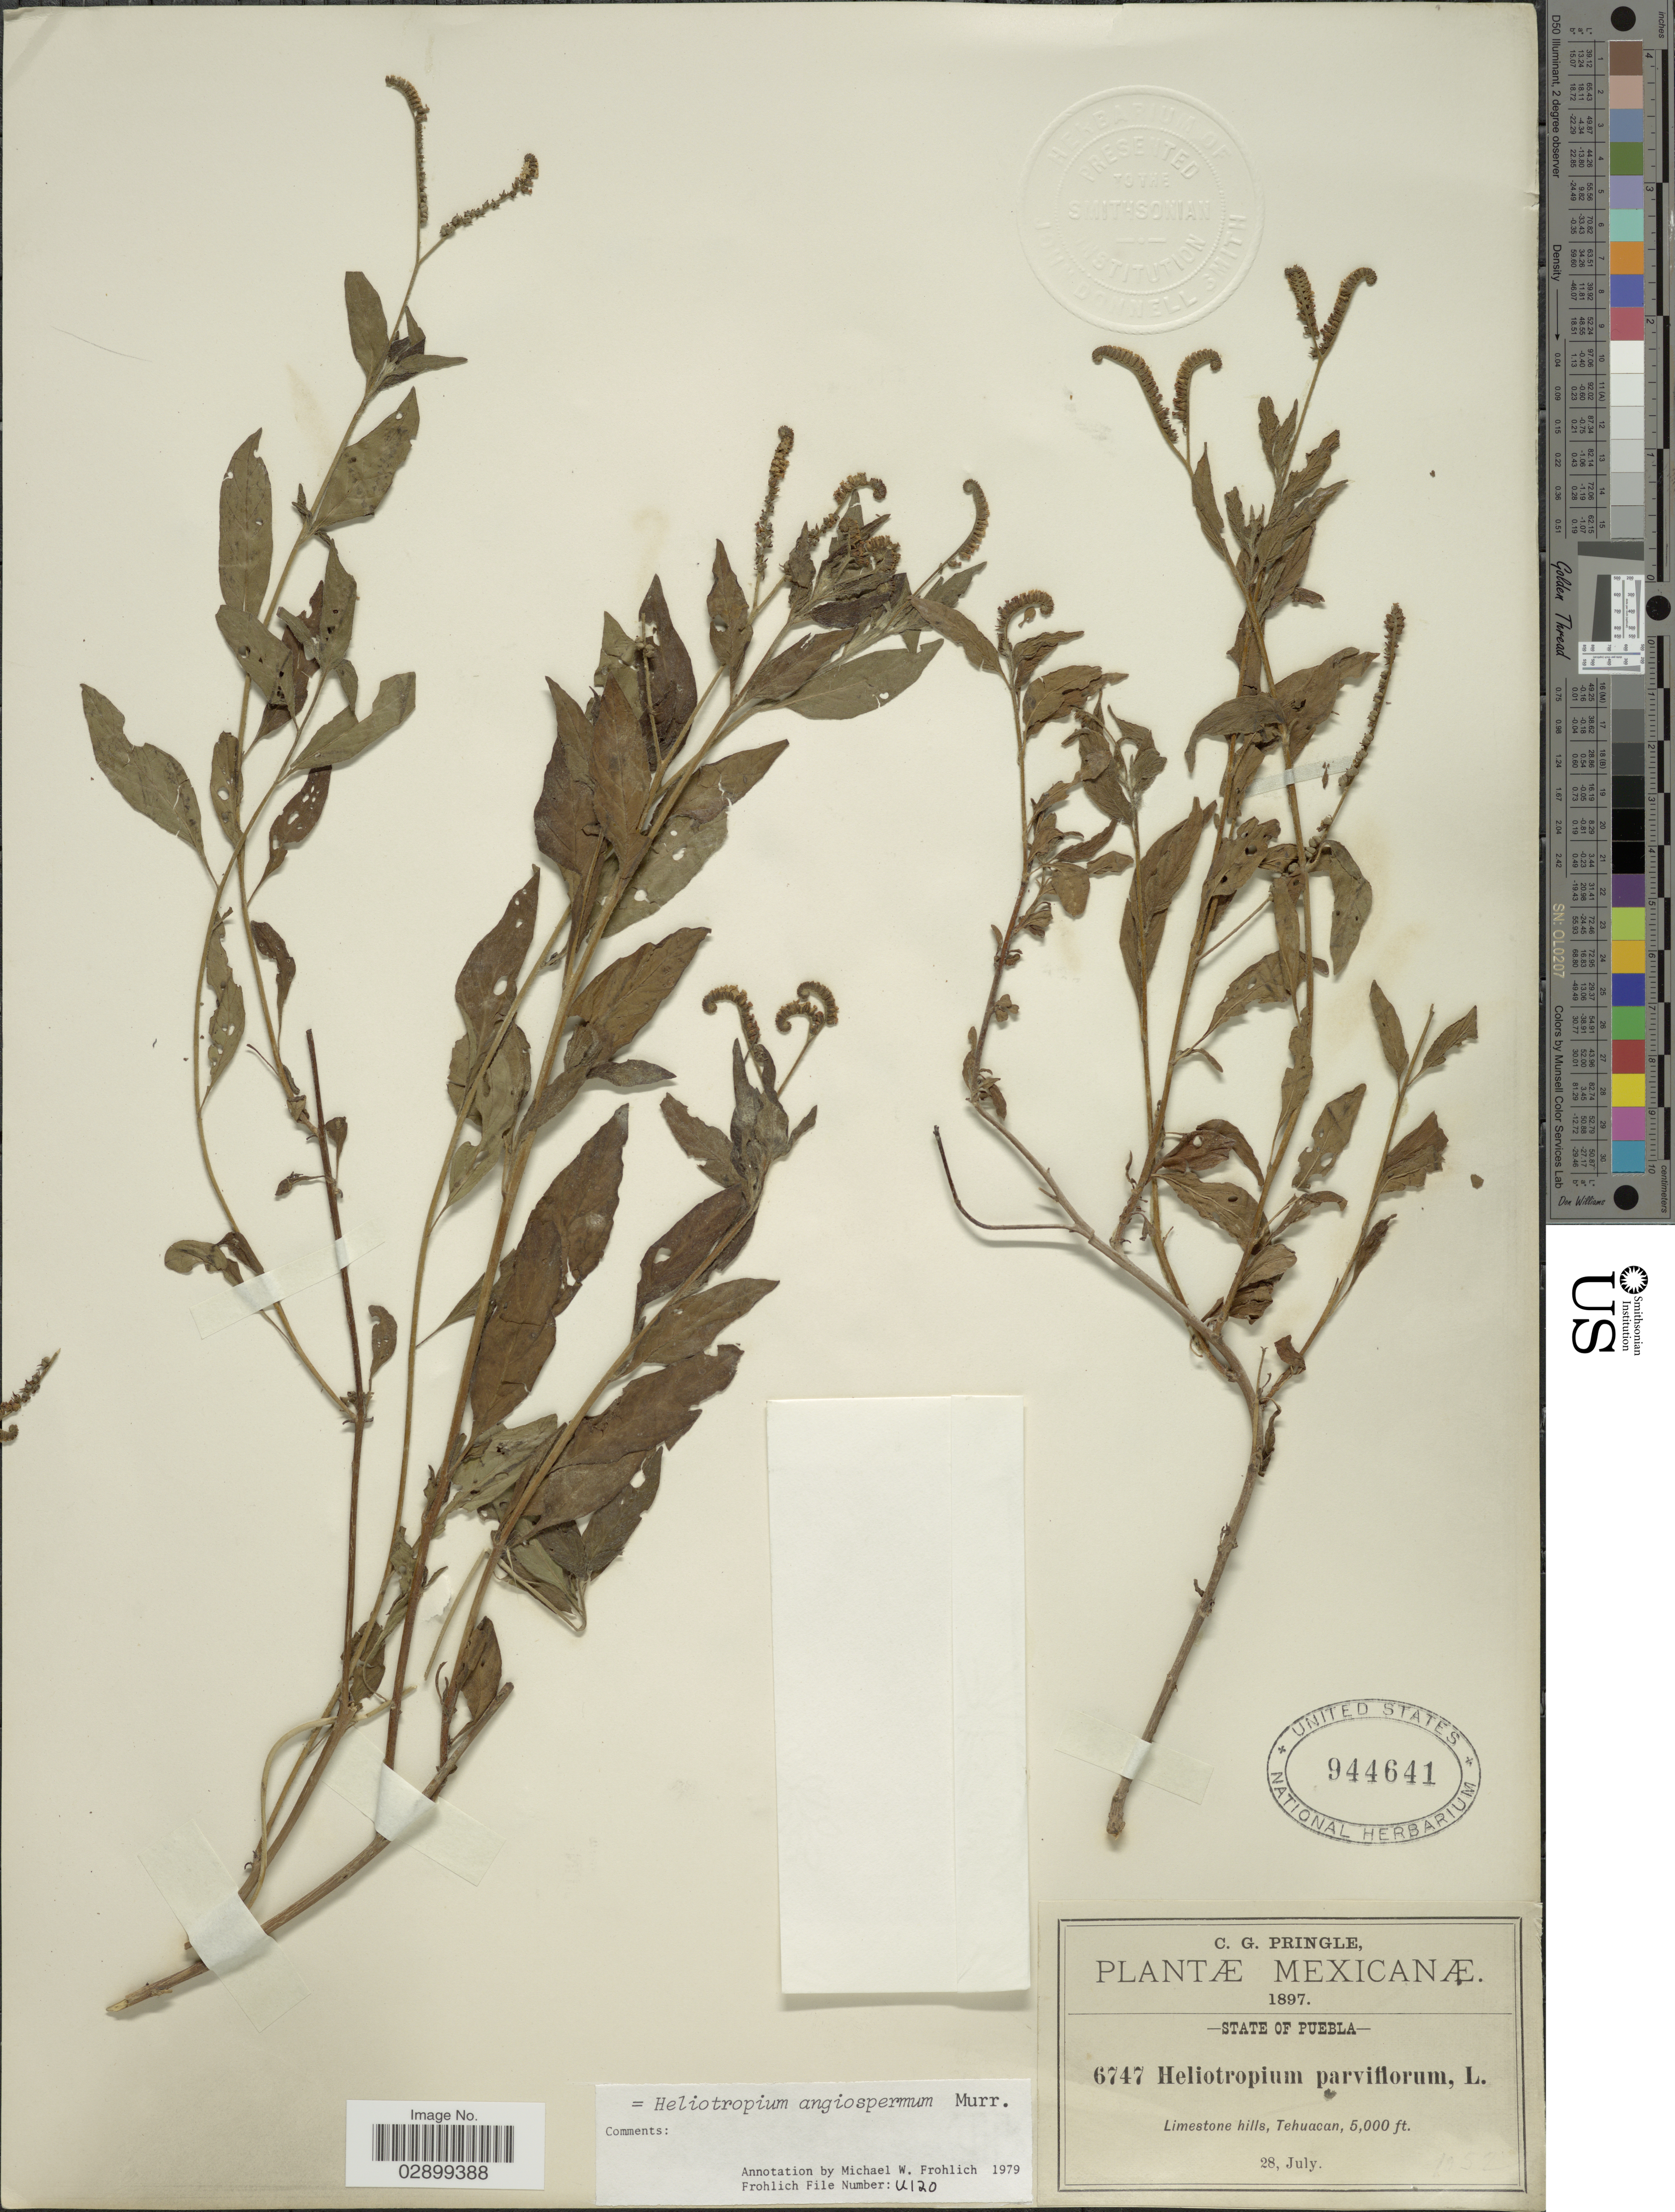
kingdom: Plantae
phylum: Tracheophyta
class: Magnoliopsida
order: Boraginales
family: Heliotropiaceae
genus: Heliotropium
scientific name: Heliotropium angiospermum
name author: Murray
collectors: C. G. Pringle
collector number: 6747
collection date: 1897-07-28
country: Mexico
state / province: Puebla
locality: State of Puebla. Limestone hills, Tehuacan.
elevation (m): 1524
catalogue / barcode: US 944641